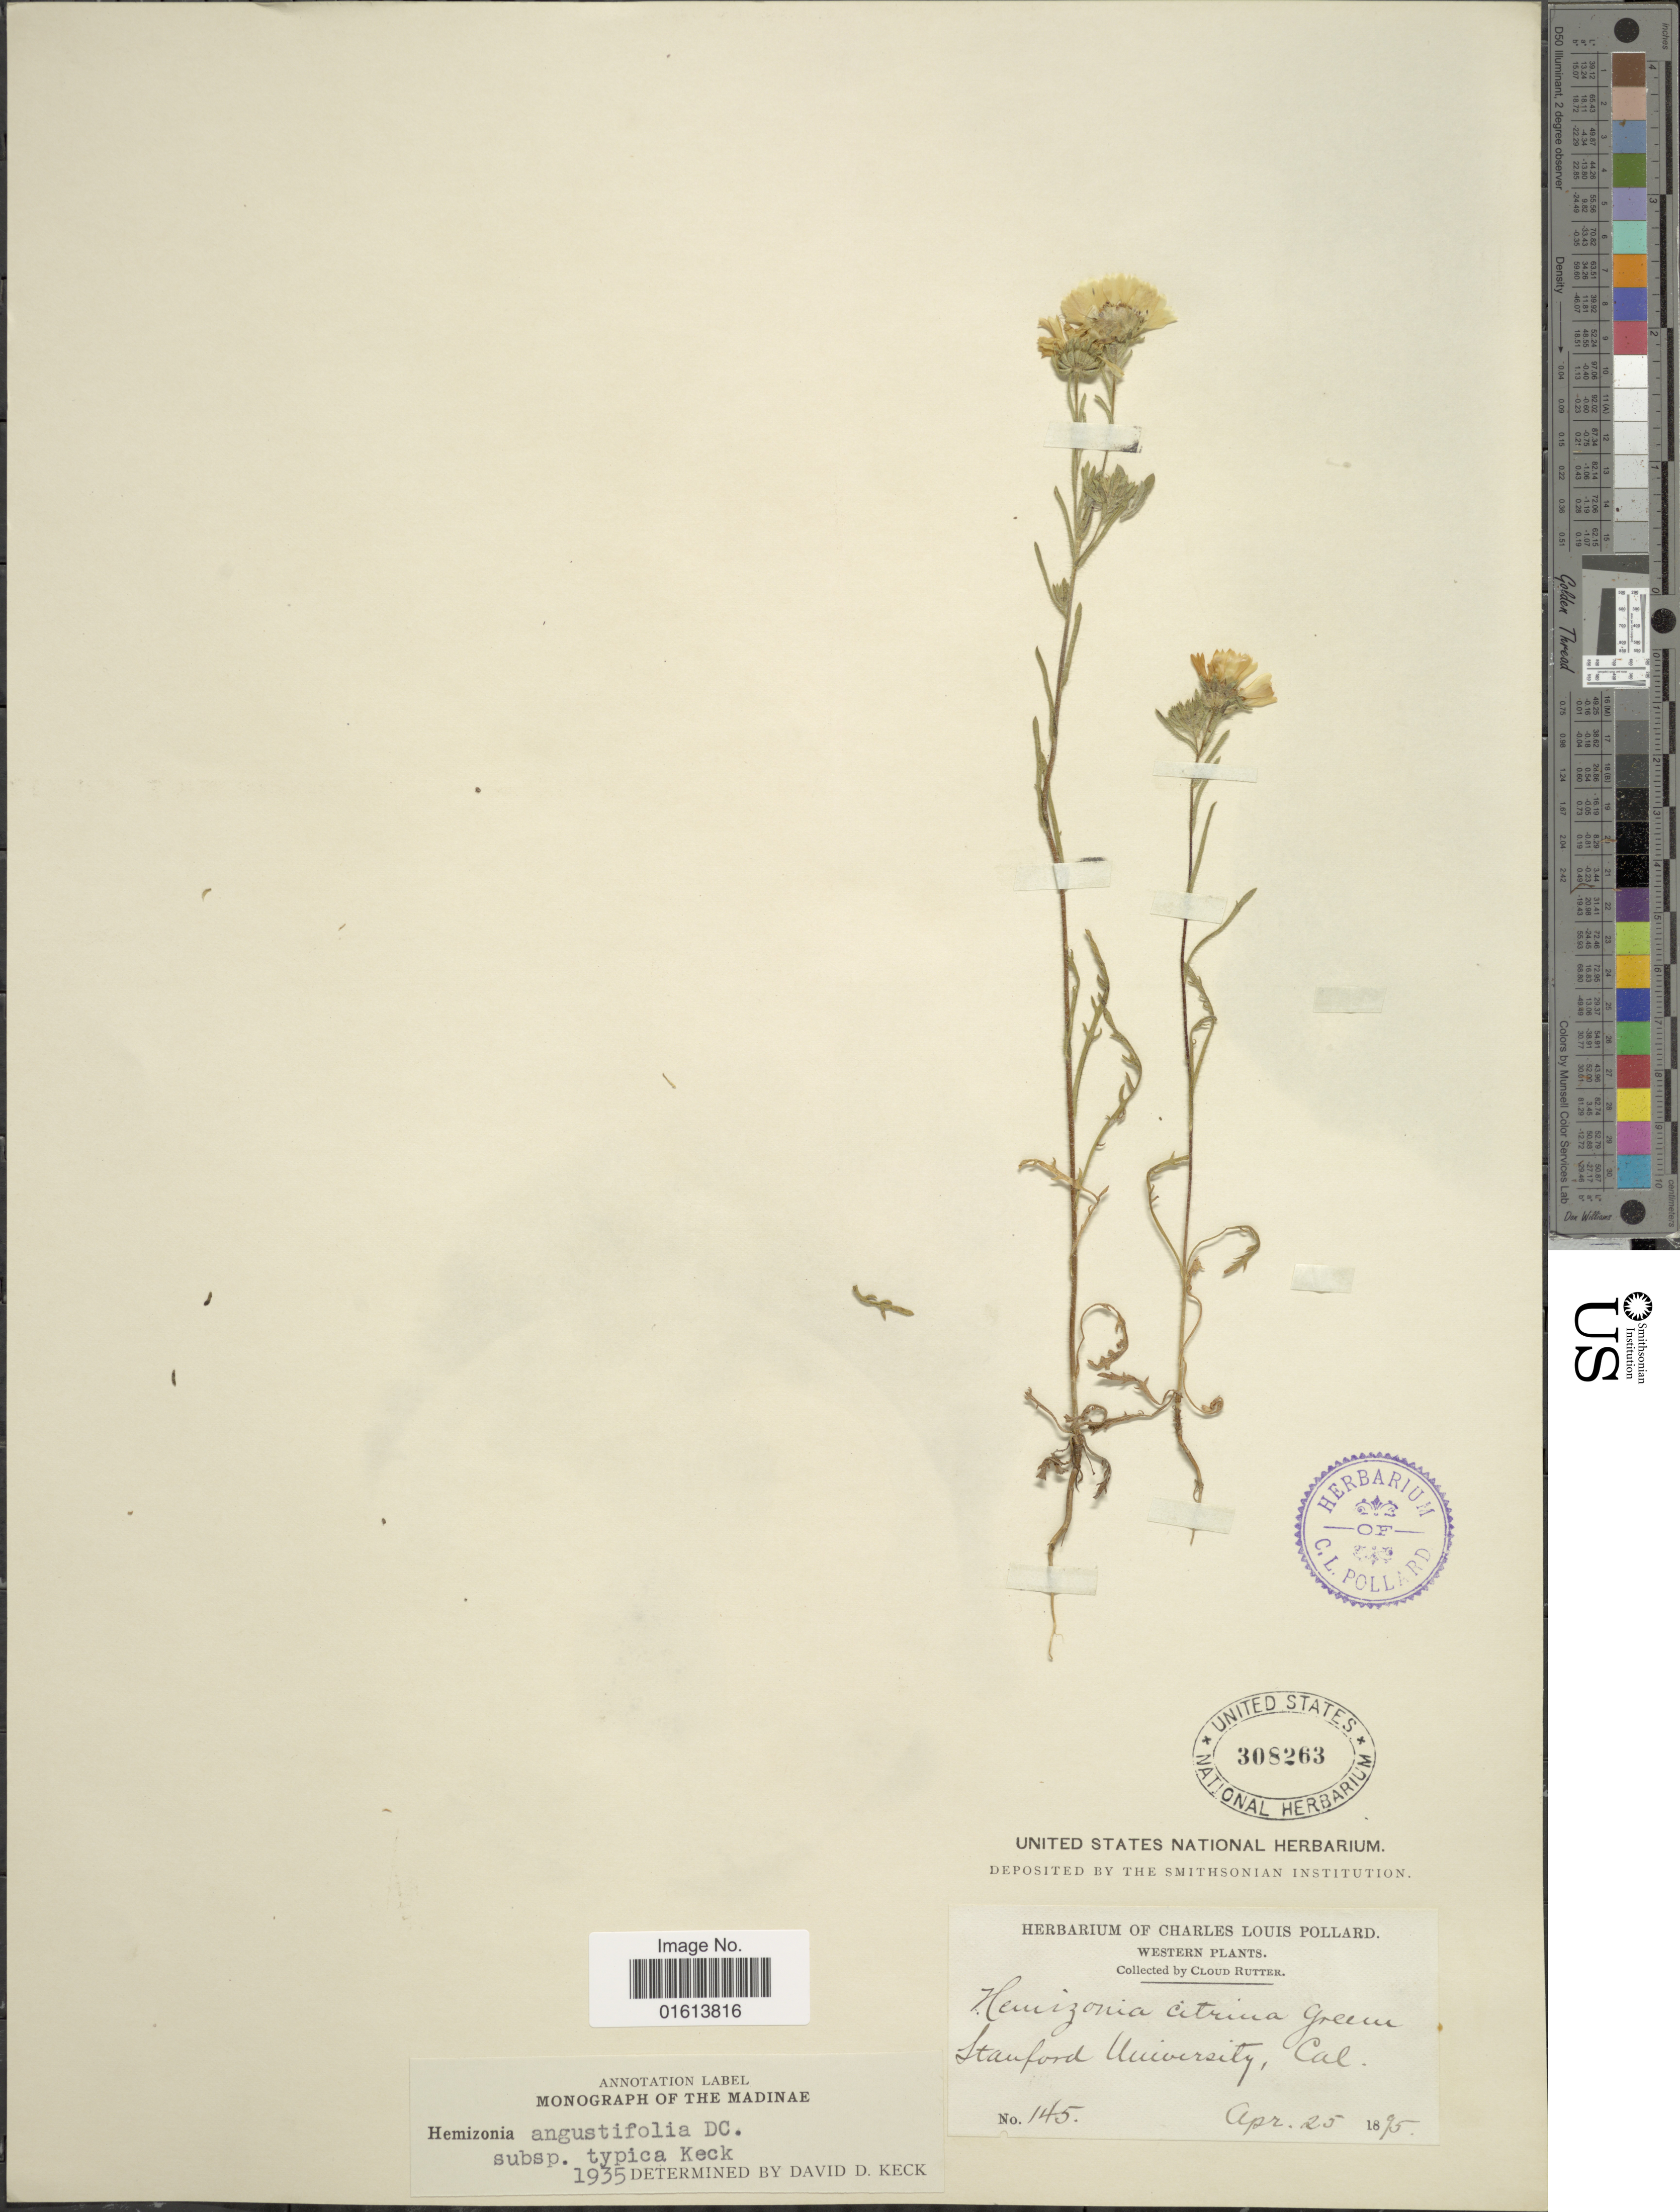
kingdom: Plantae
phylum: Tracheophyta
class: Magnoliopsida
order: Asterales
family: Asteraceae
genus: Deinandra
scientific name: Deinandra corymbosa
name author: (DC.) B.G. Baldwin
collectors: C. Rutter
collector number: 145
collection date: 1895-04-25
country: United States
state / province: California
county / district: Santa Clara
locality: Stanford University, Cal.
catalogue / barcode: US 308263